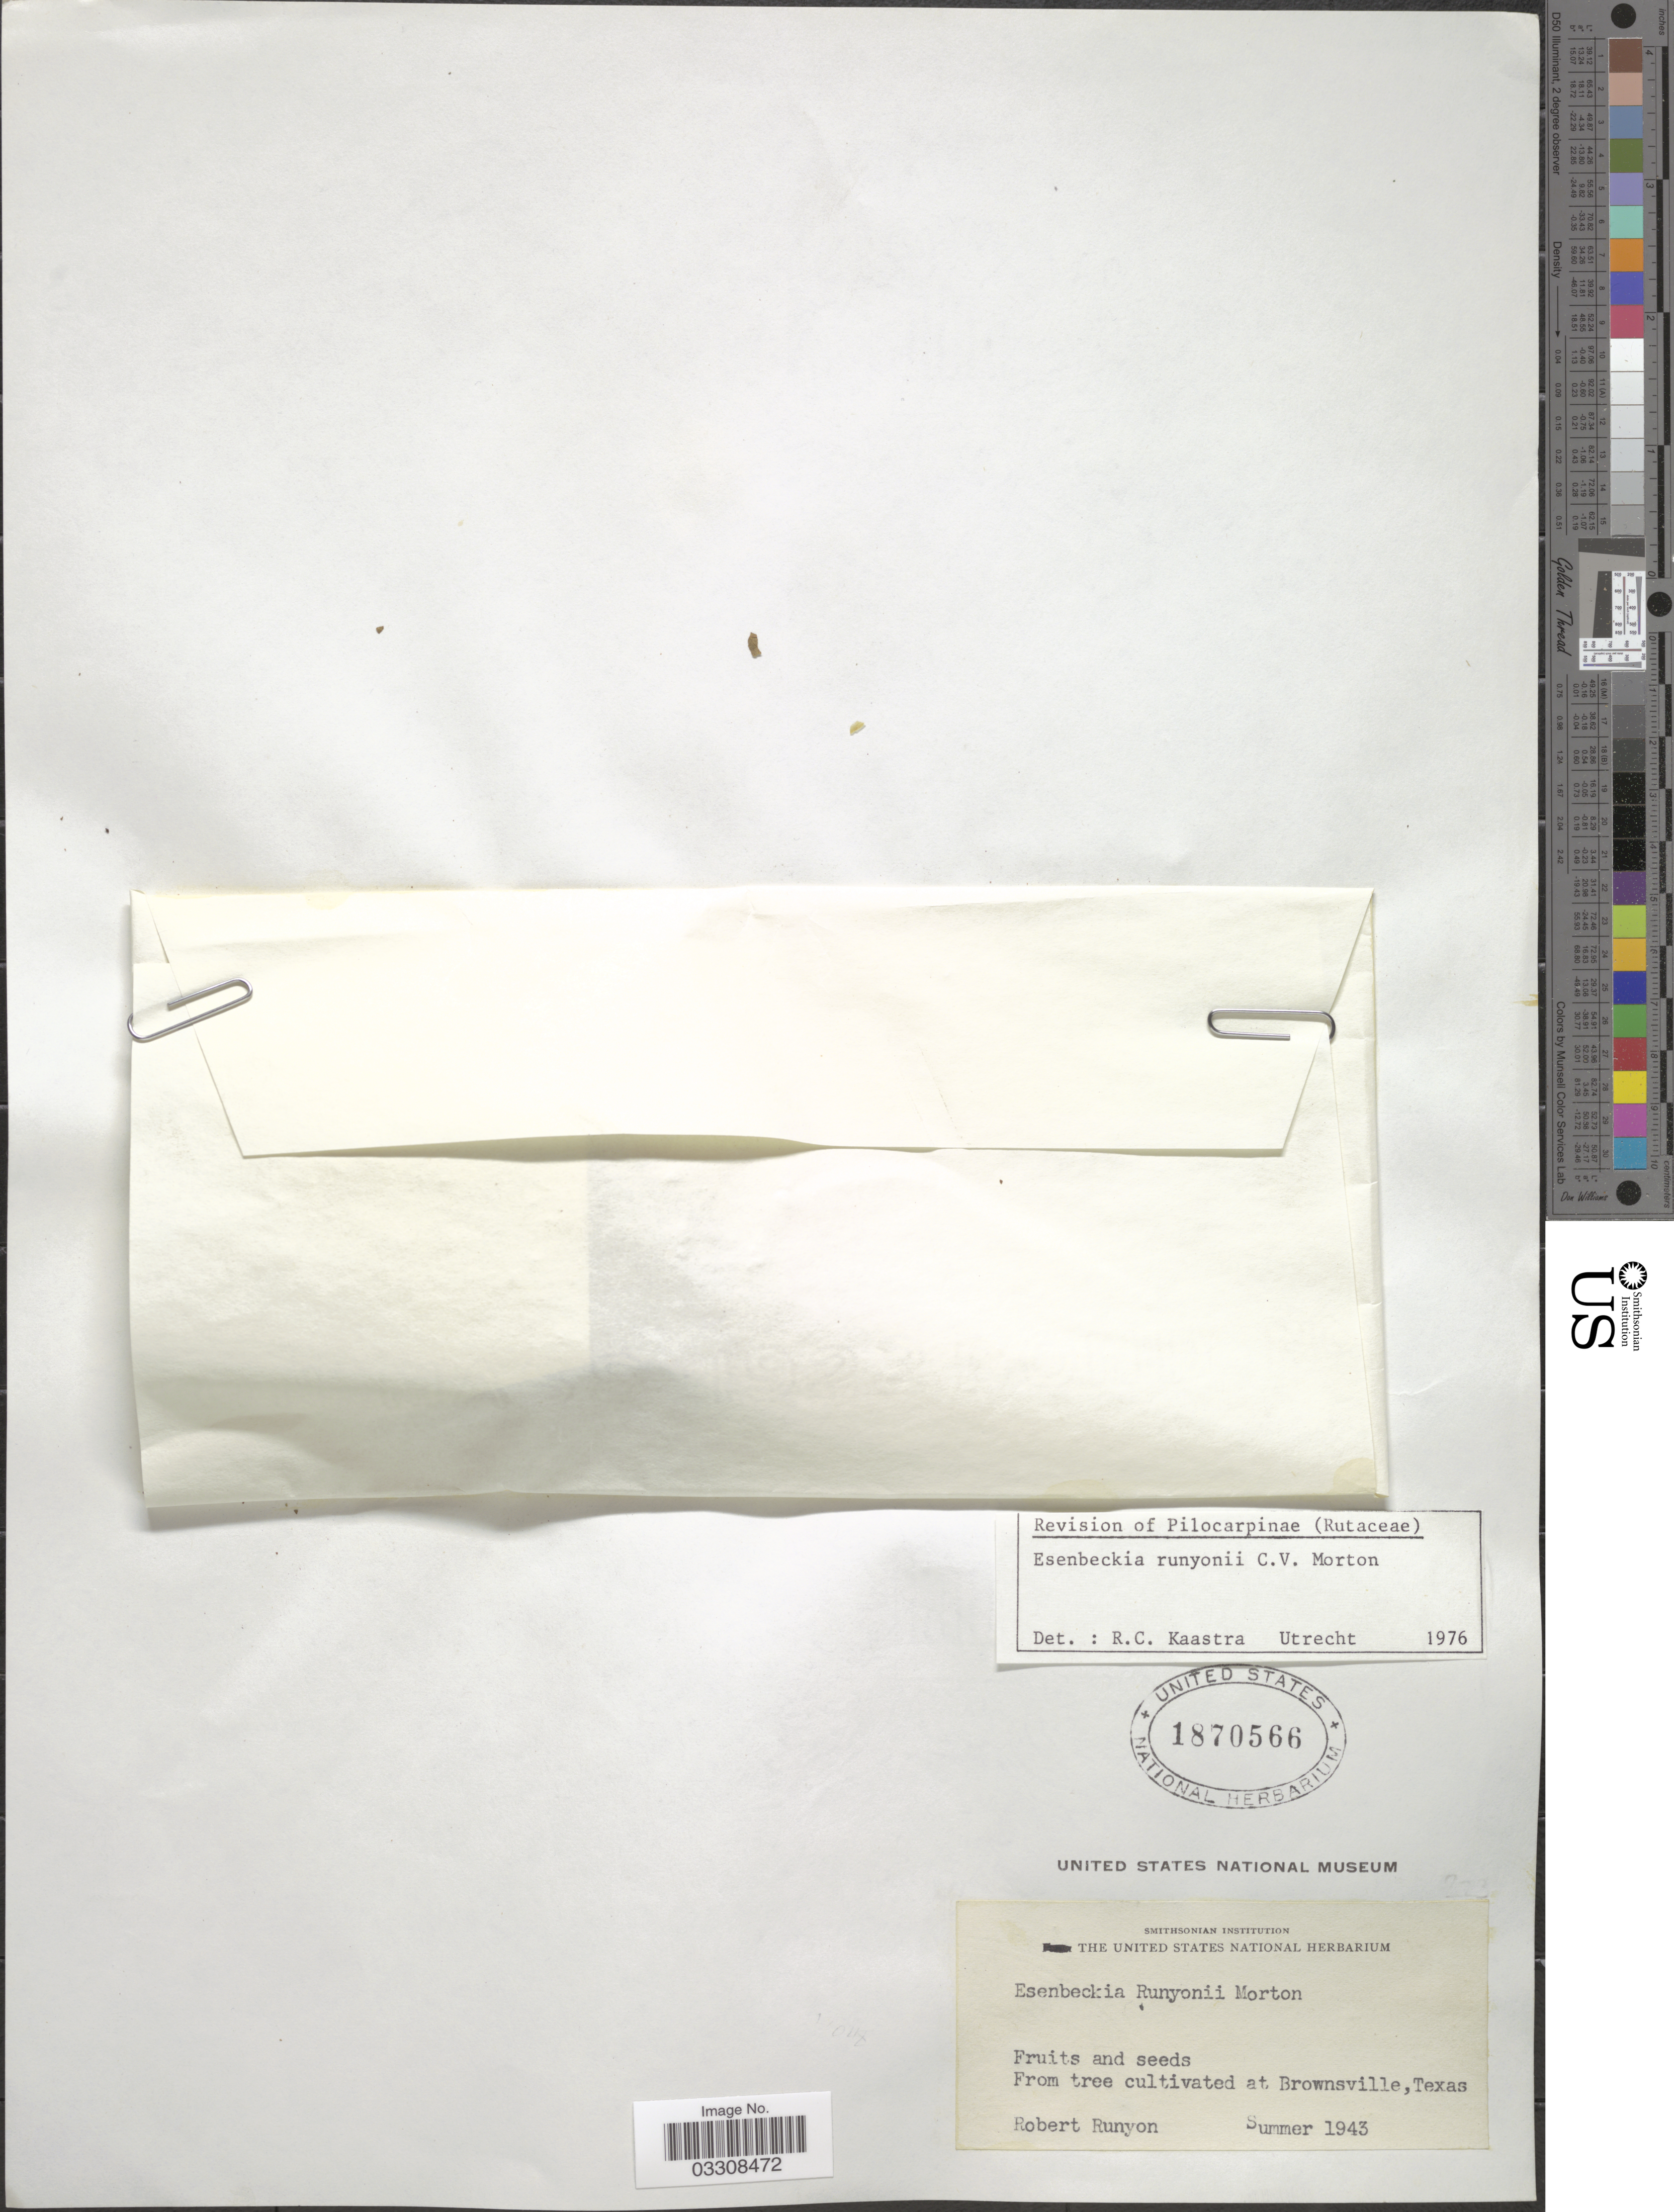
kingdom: Plantae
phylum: Tracheophyta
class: Magnoliopsida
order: Sapindales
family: Rutaceae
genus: Esenbeckia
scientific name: Esenbeckia runyonii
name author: C.V. Morton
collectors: R. Runyon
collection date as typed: Summer 1943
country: United States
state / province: Texas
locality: From tree cultivated at Brownsville.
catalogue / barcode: US 1870566